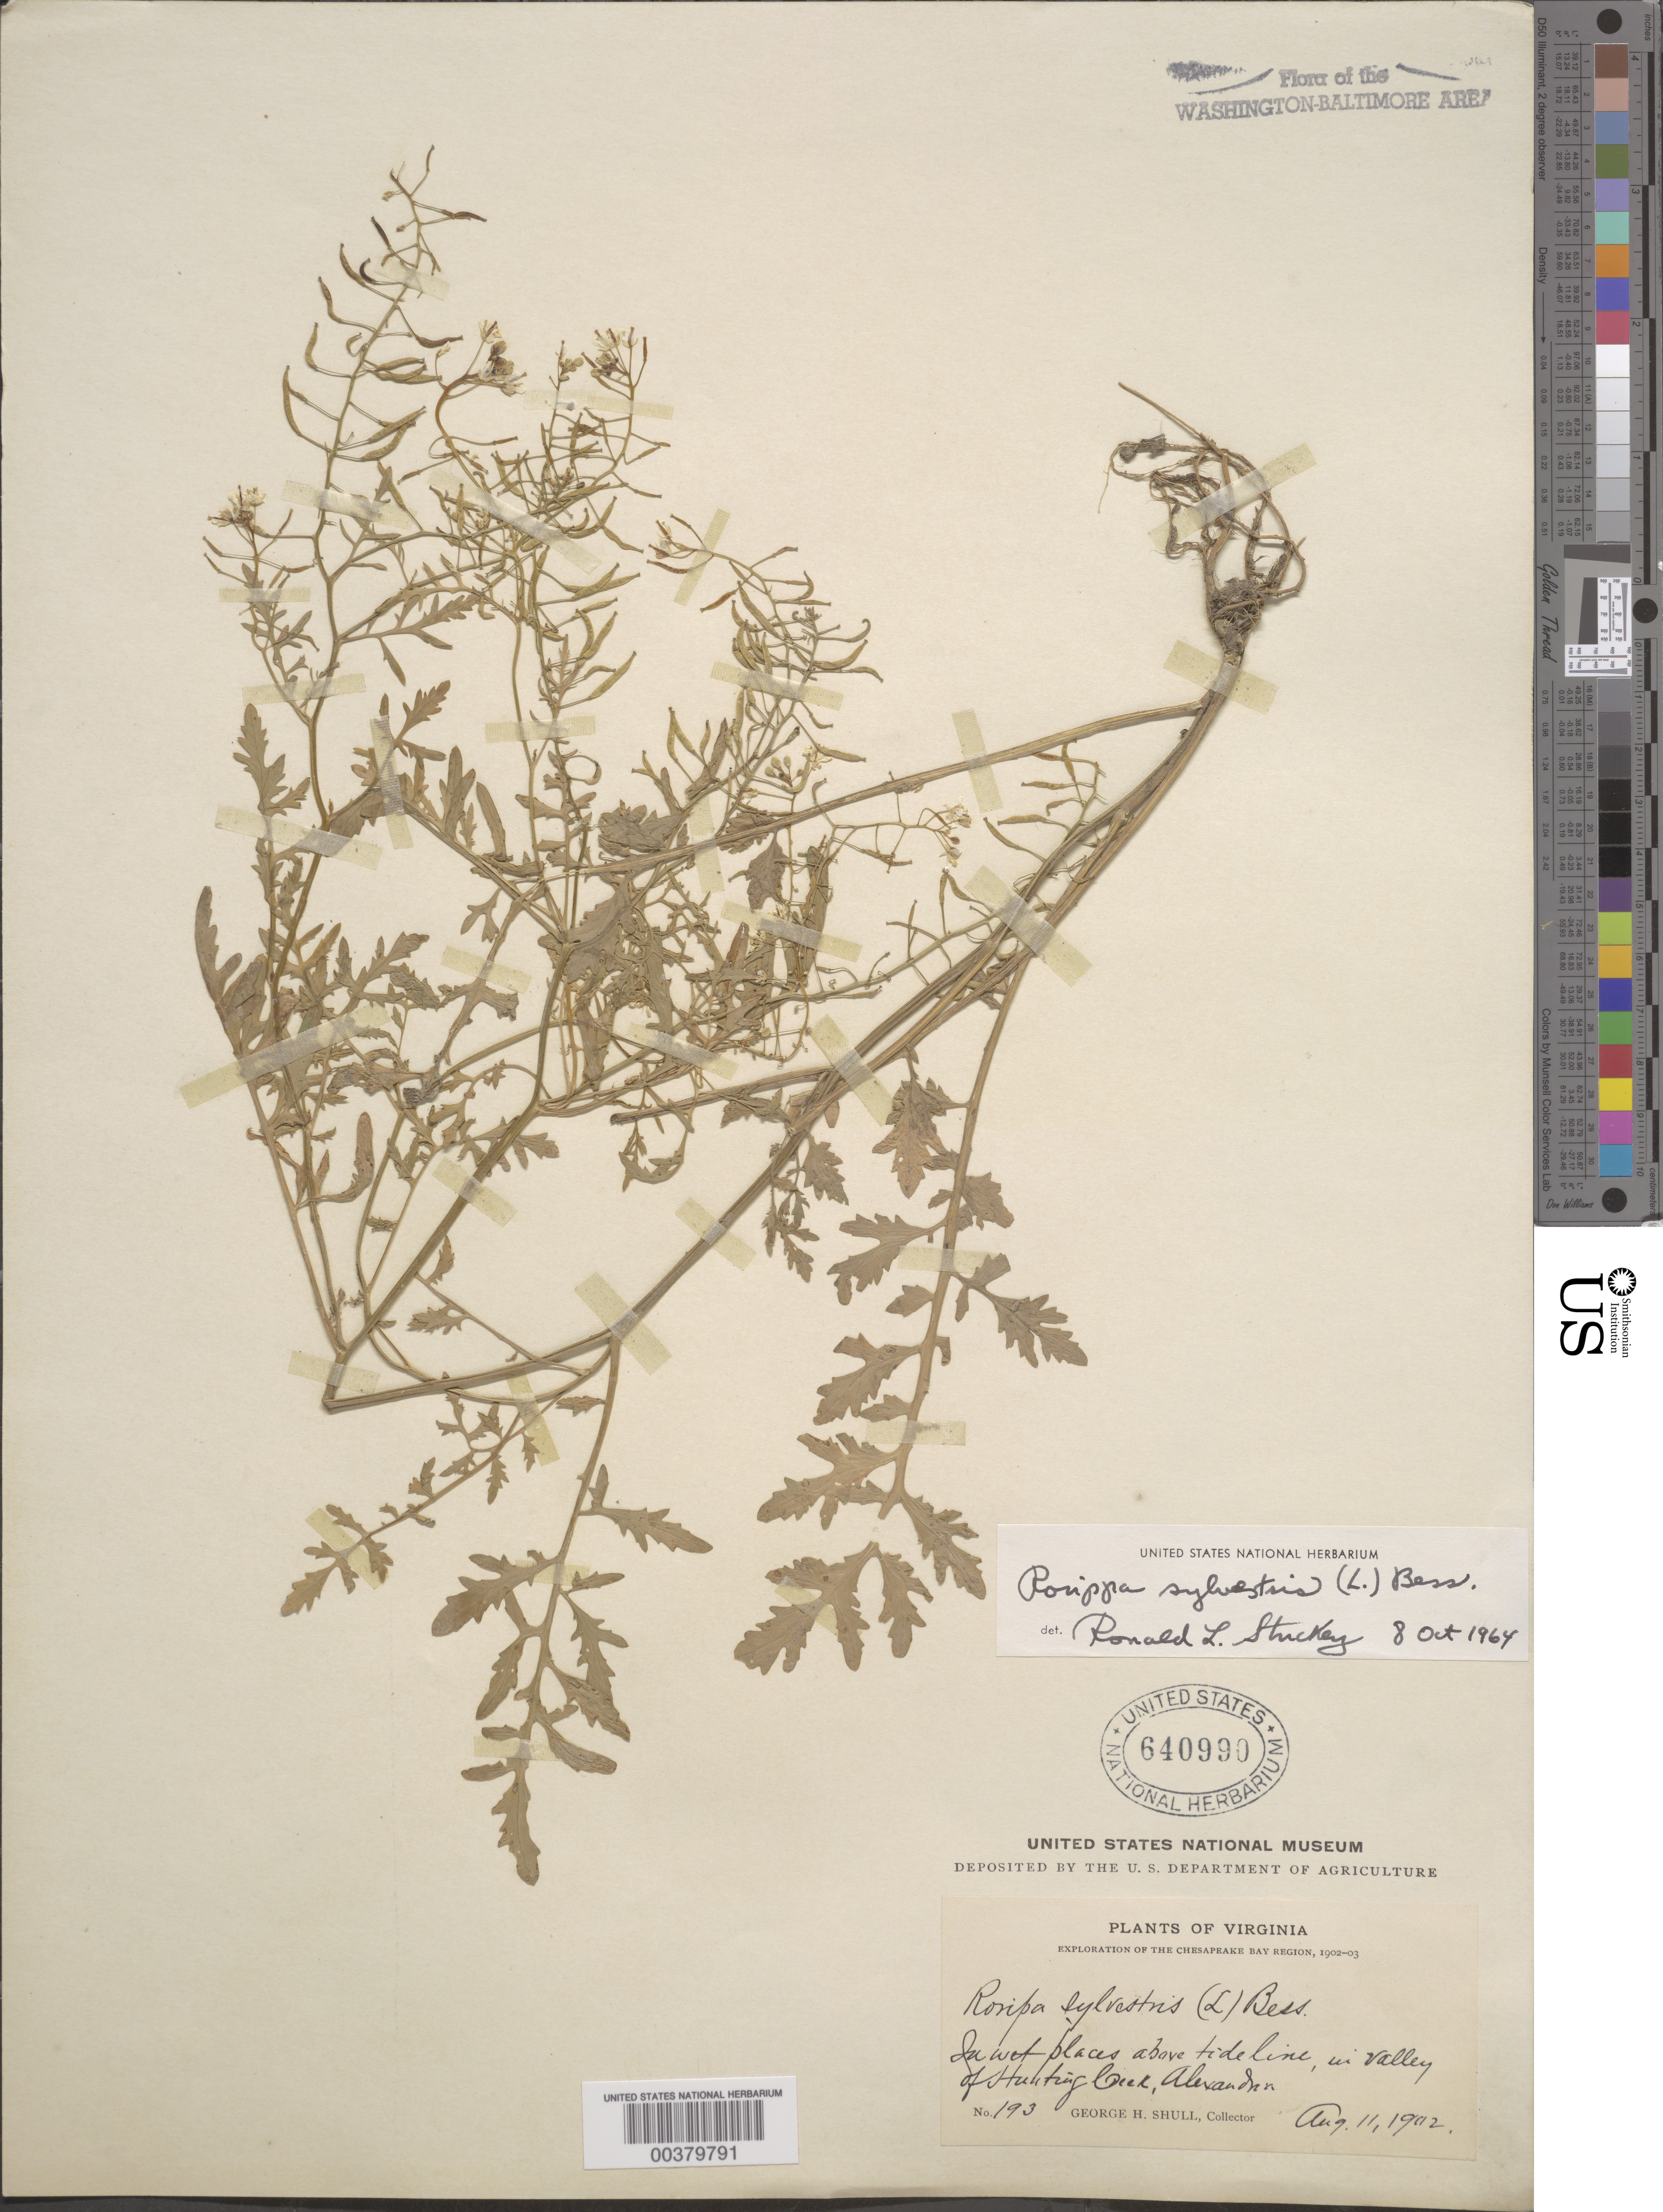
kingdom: Plantae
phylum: Tracheophyta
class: Magnoliopsida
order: Brassicales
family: Brassicaceae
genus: Rorippa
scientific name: Rorippa sylvestris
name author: (L.) Besser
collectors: G. H. Shull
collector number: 193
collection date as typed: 11 Aug 1902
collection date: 1902-08-11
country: United States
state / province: Virginia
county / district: Fairfax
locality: Hunting Creek, Alexandria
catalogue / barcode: US 640990